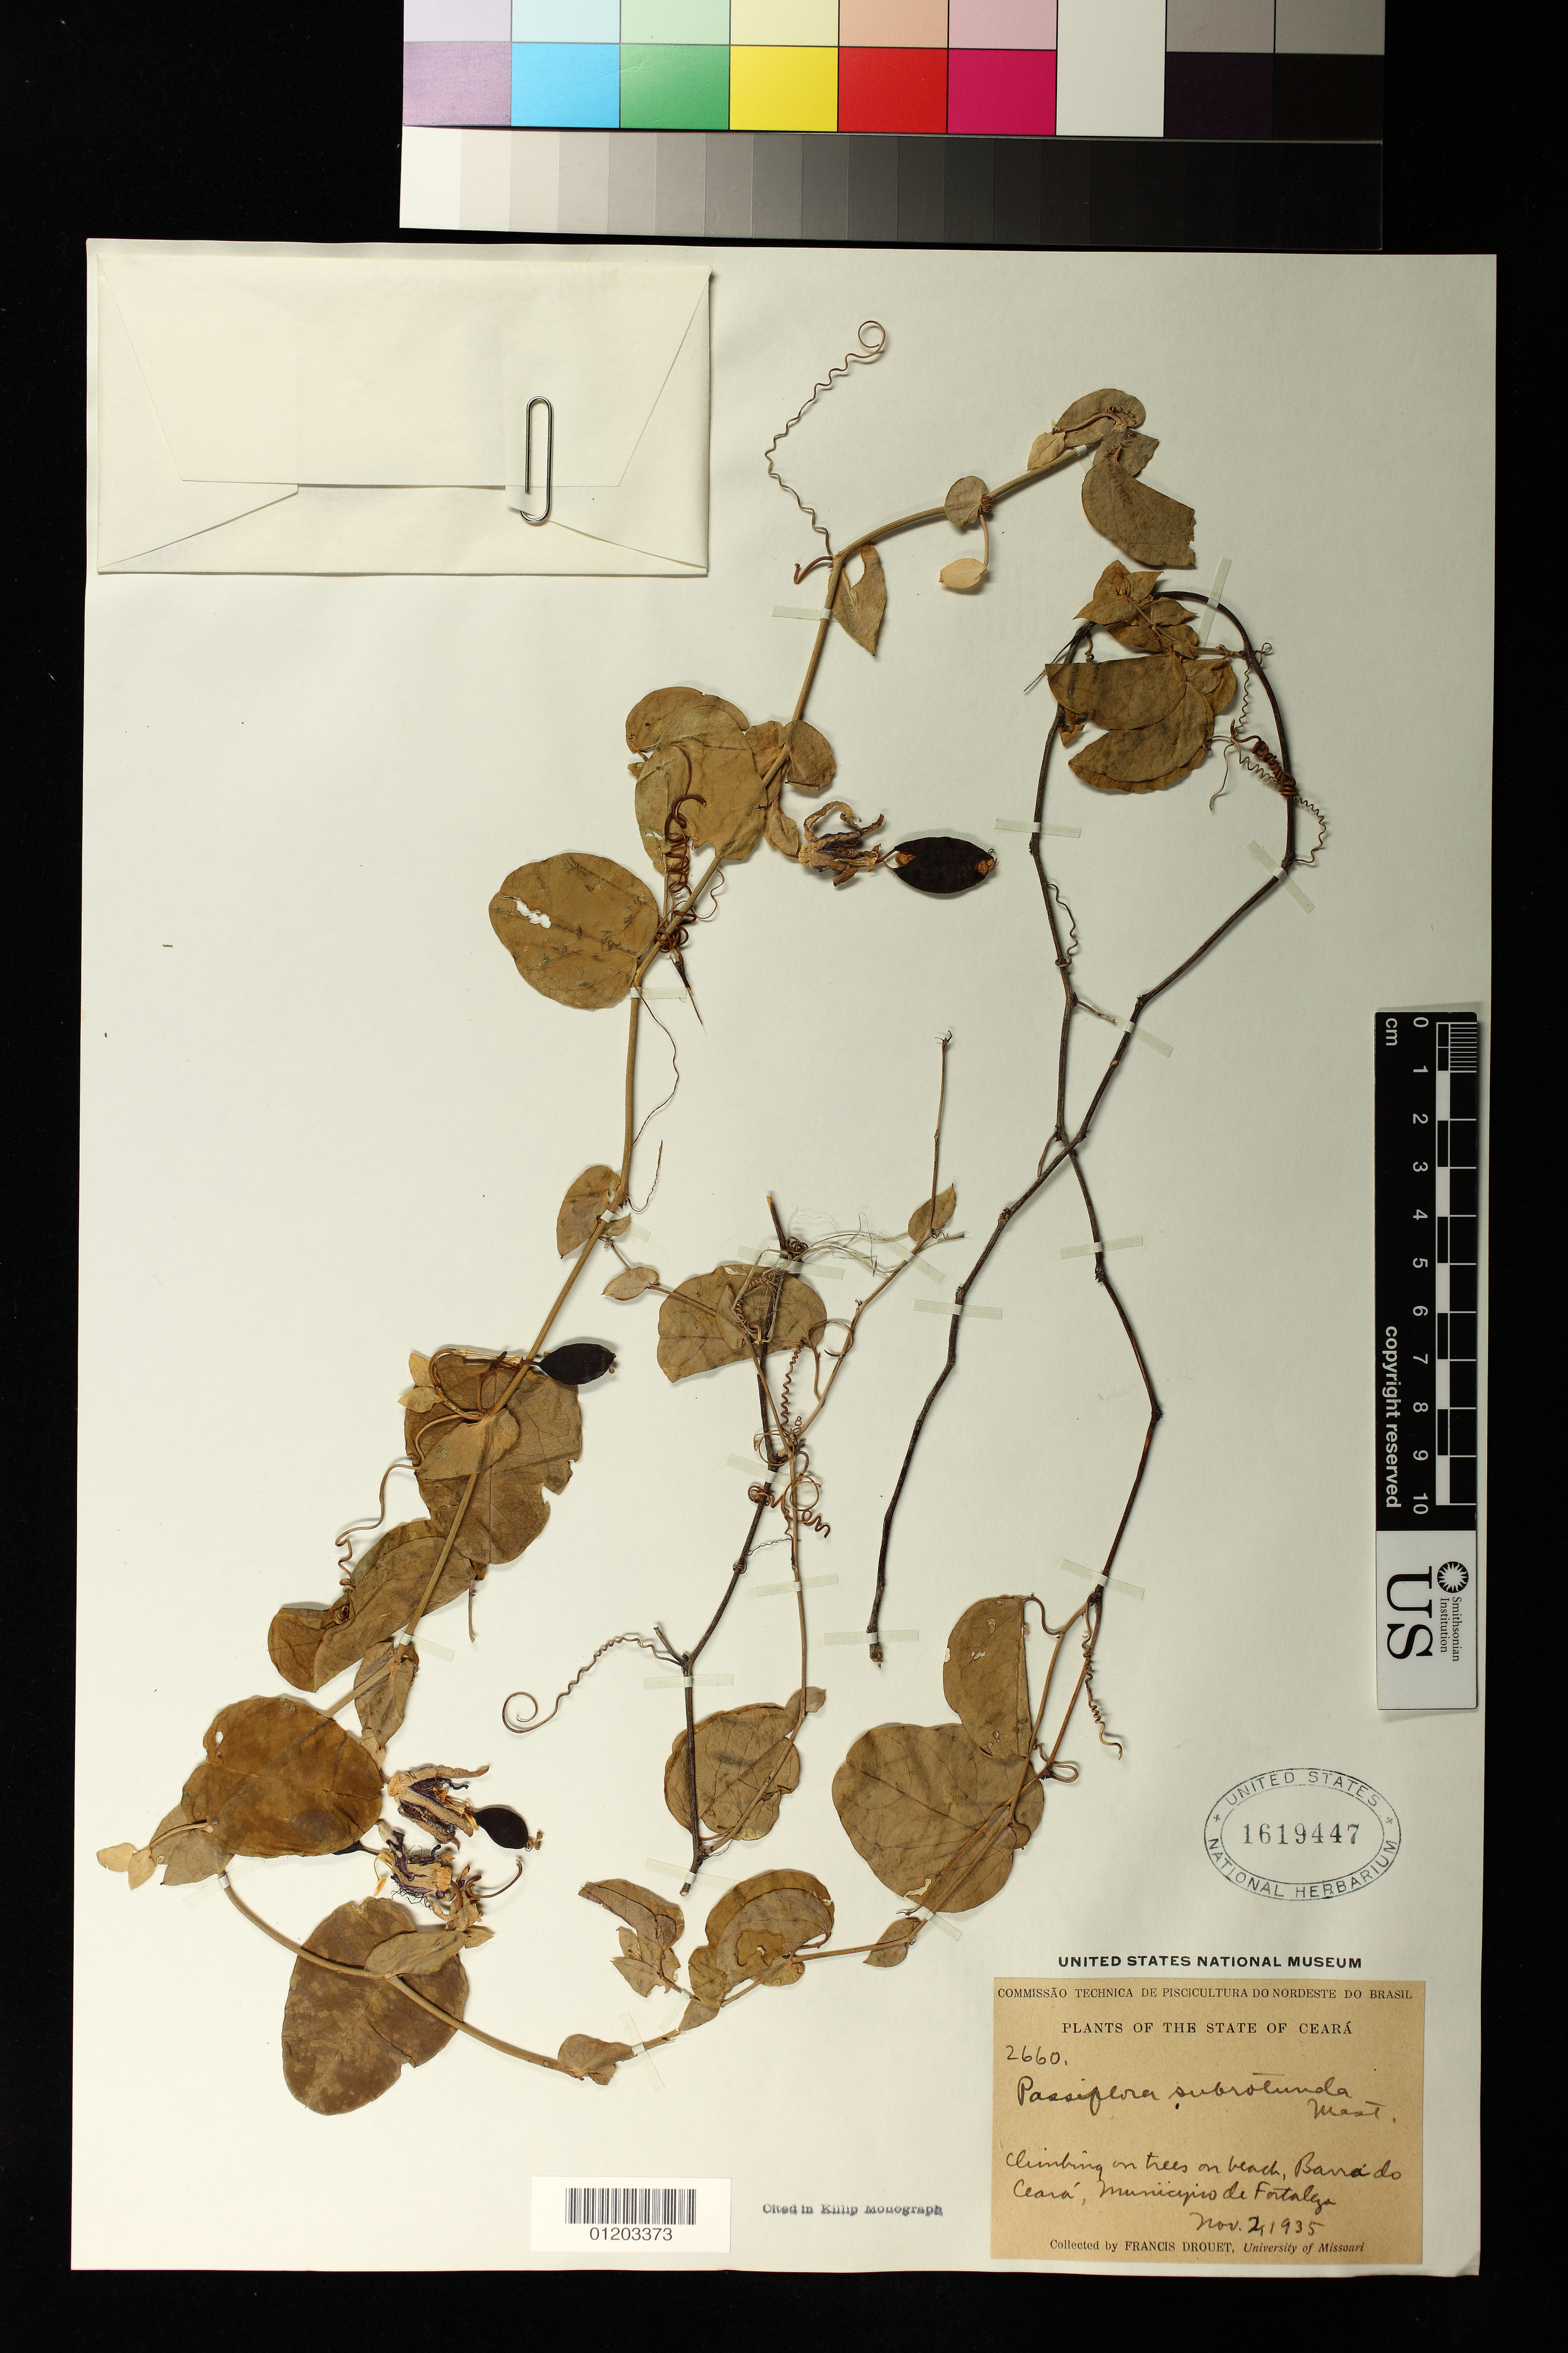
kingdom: Plantae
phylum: Tracheophyta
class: Magnoliopsida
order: Malpighiales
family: Passifloraceae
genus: Passiflora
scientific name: Passiflora subrotunda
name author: Mast.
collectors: F. E. Drouet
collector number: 2660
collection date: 1935-11-02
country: Brazil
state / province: Ceara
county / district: Fortaleza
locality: [[Bavado?]]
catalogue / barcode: US 1619447